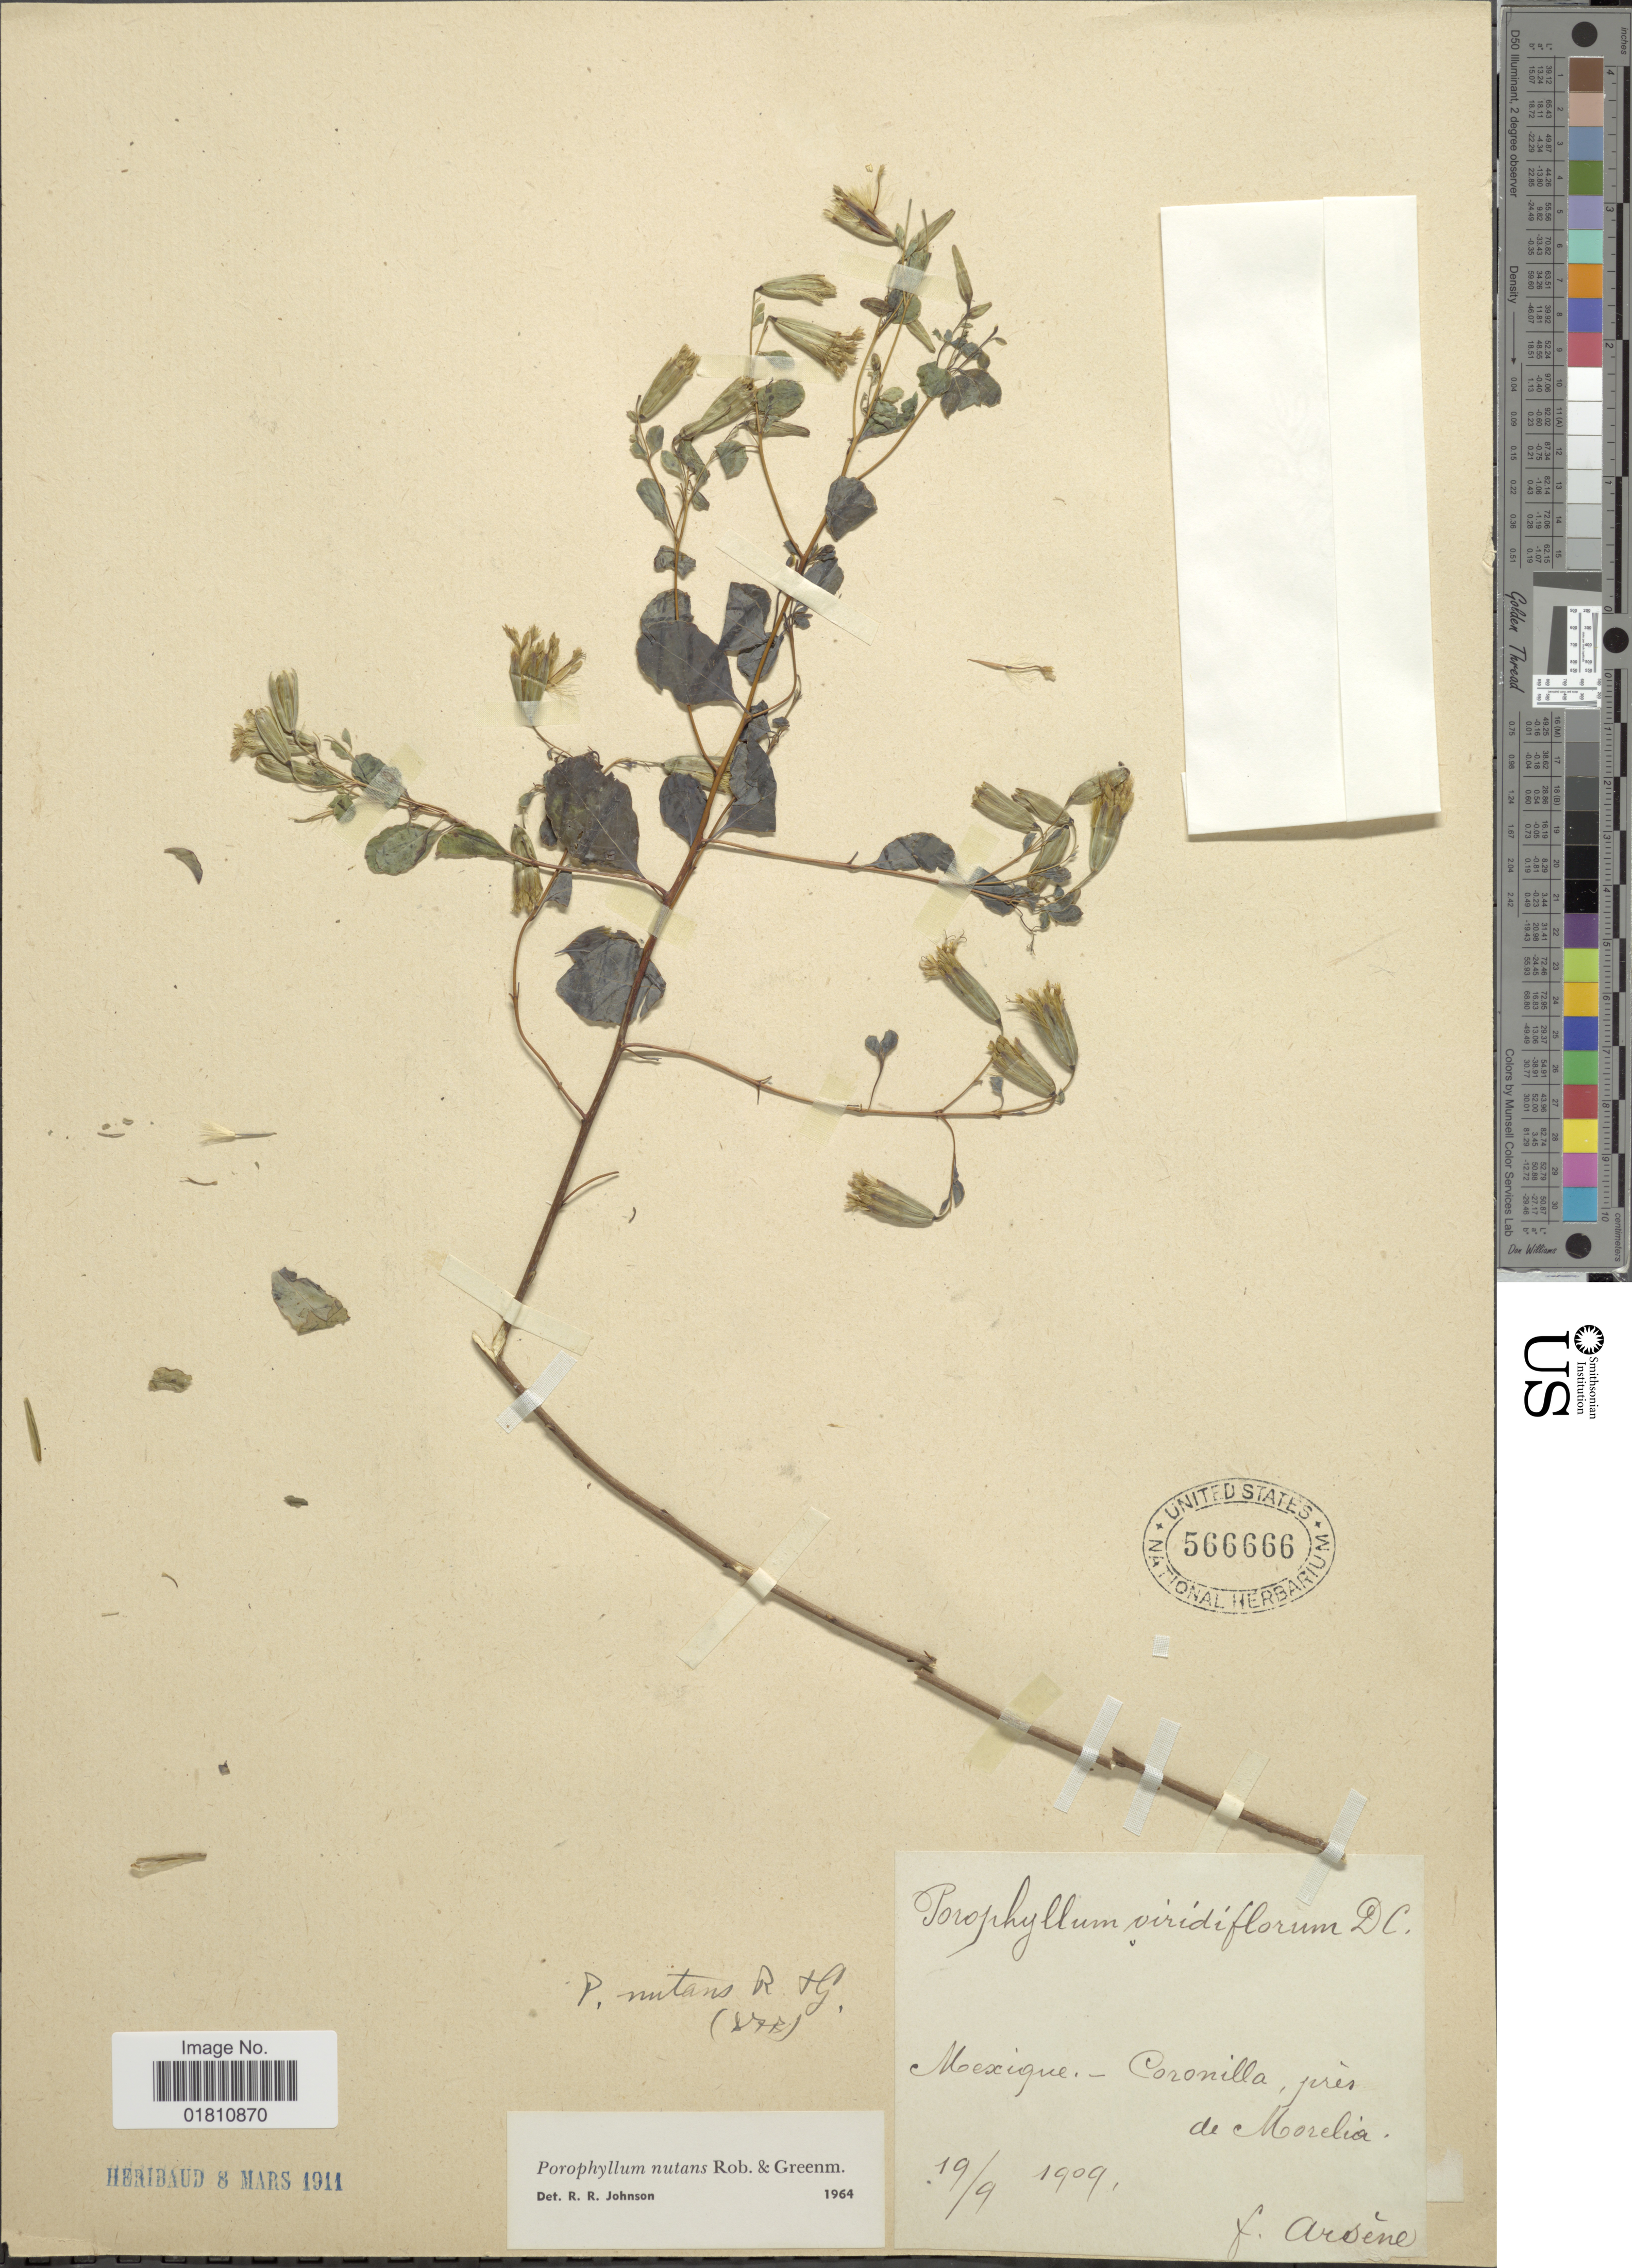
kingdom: Plantae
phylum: Tracheophyta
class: Magnoliopsida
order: Asterales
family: Asteraceae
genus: Porophyllum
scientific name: Porophyllum viridiflorum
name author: (Kunth) DC.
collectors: F. Arsène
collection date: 1909-09-19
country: Mexico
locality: Coronilla, pres de Morelia.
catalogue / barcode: US 566666